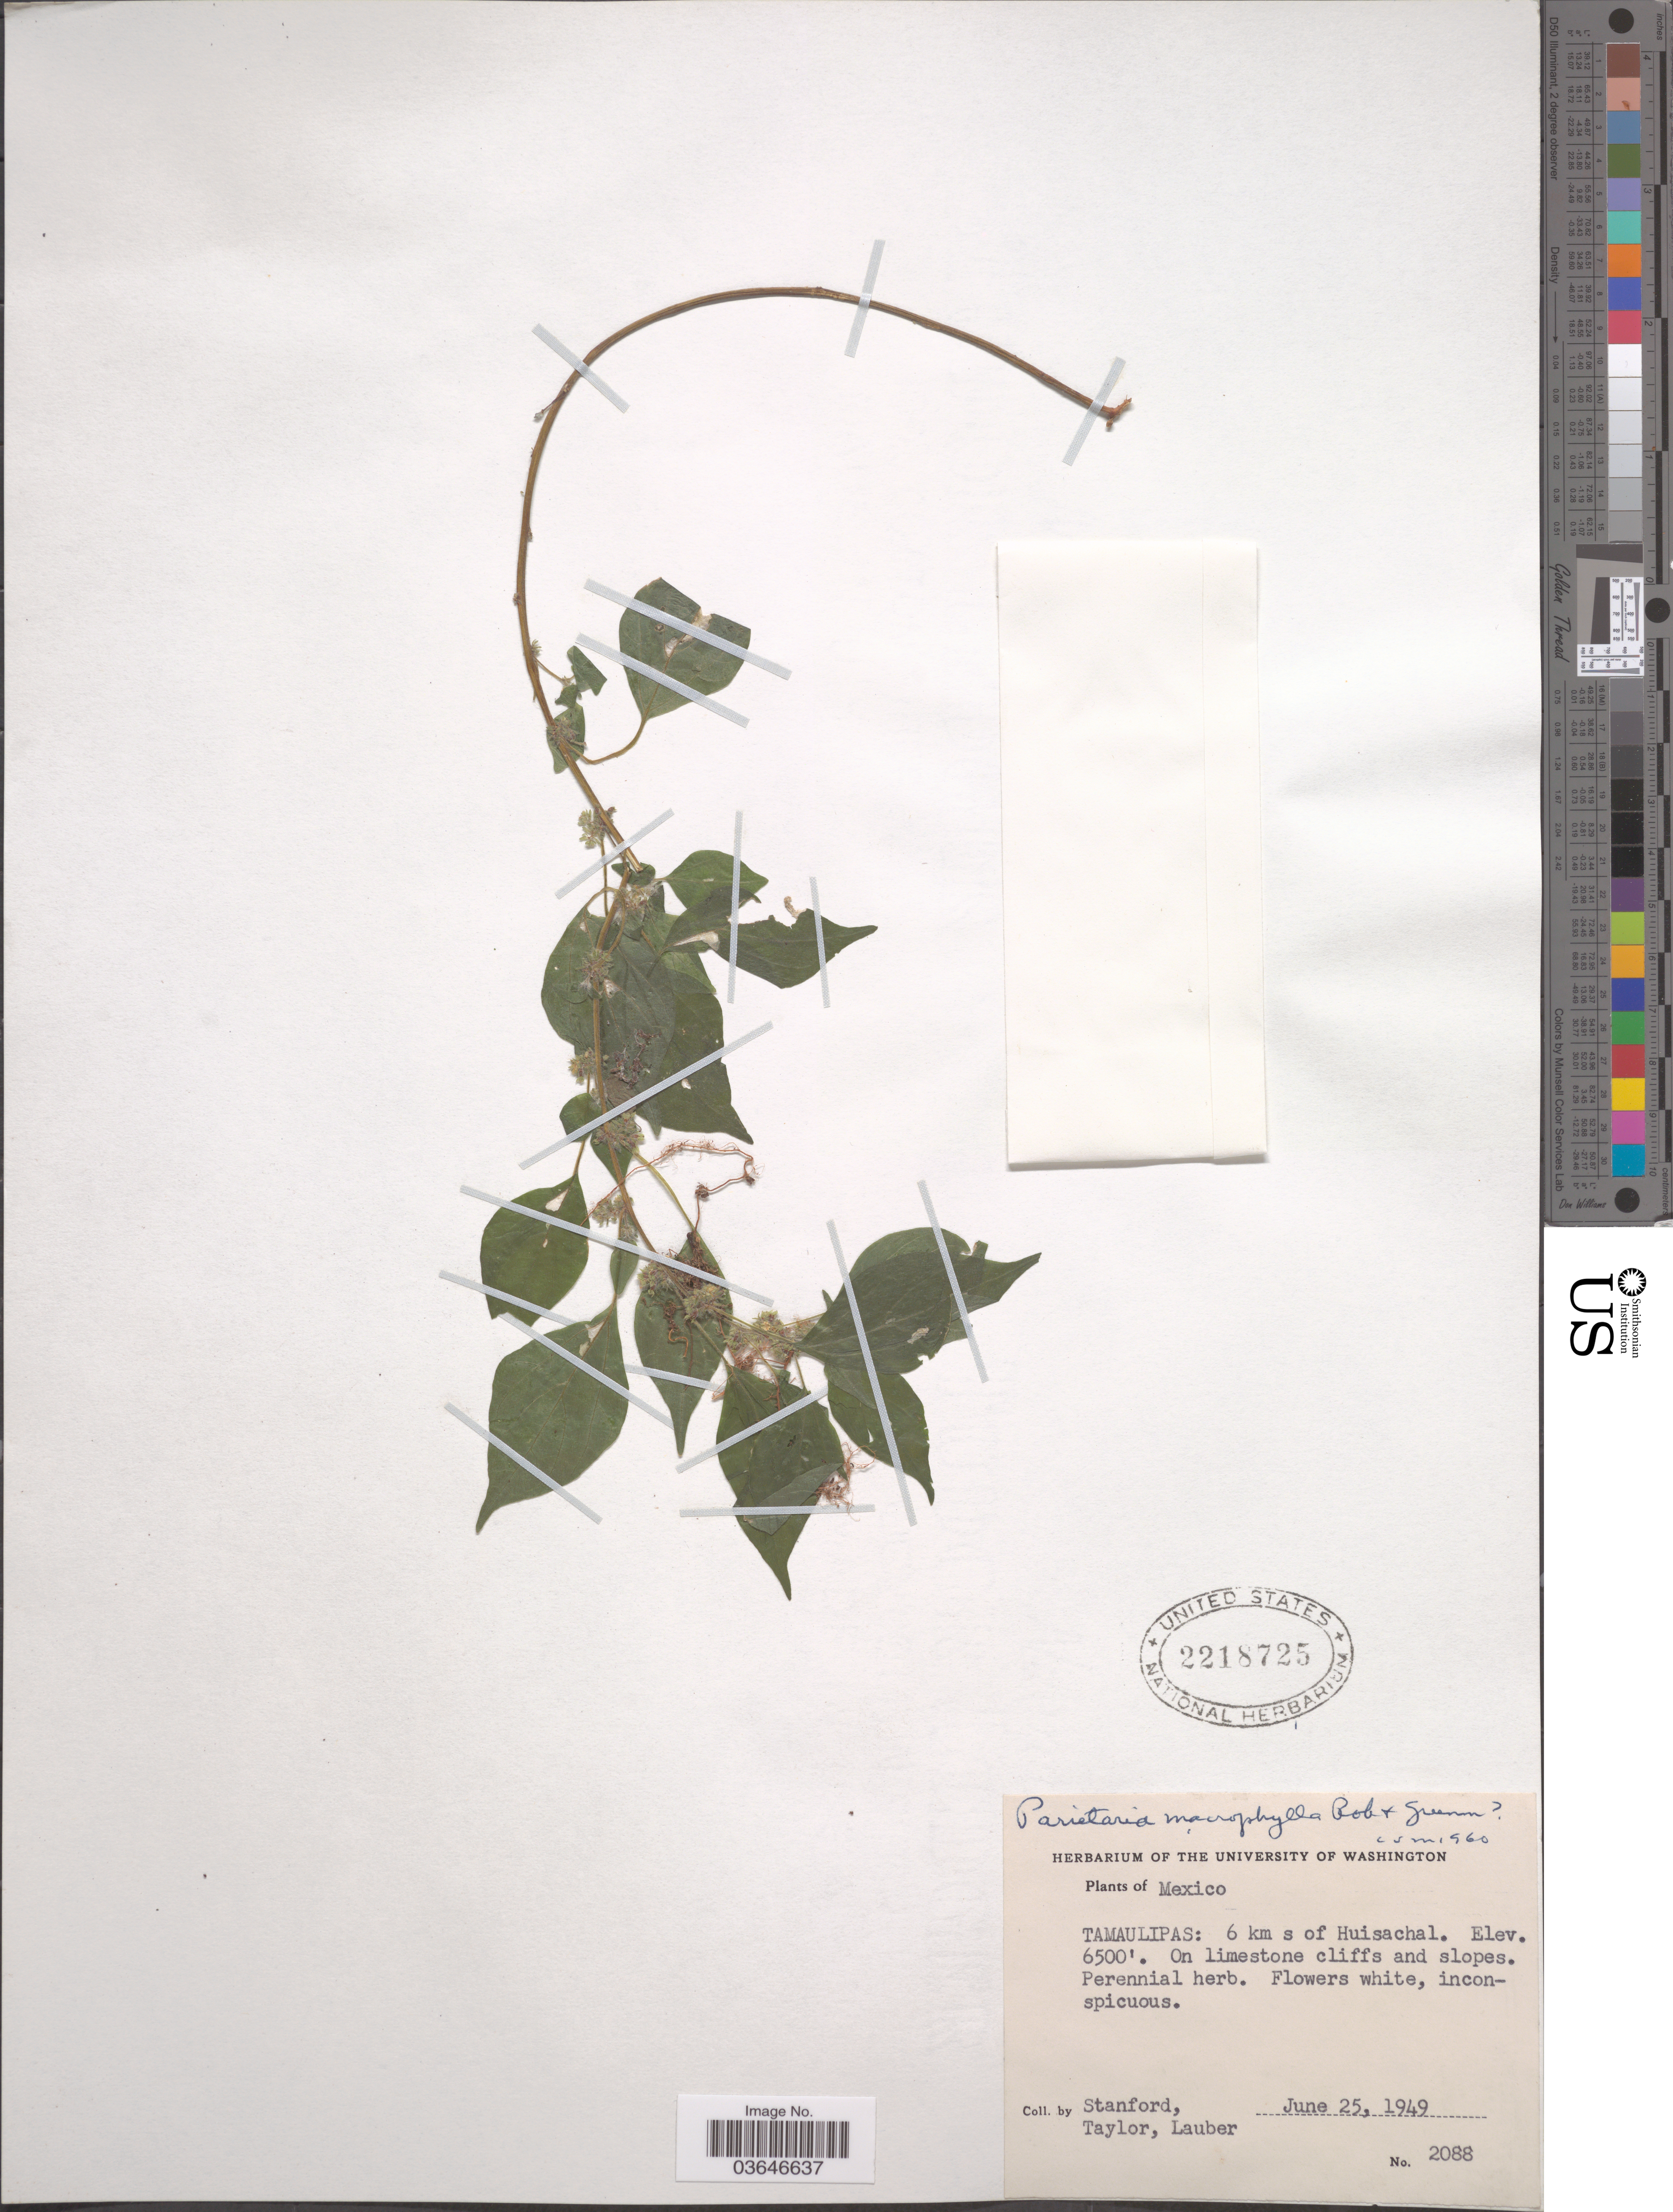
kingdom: Plantae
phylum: Tracheophyta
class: Magnoliopsida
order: Rosales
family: Urticaceae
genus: Parietaria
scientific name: Parietaria macrophylla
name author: B.L. Rob. & Greenm.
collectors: -. Stanford, -- Taylor & Lauber, --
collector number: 2088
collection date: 1949-06-25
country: Mexico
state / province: Tamaulipas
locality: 6 km s of Huisachal.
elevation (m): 1981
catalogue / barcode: US 2218725